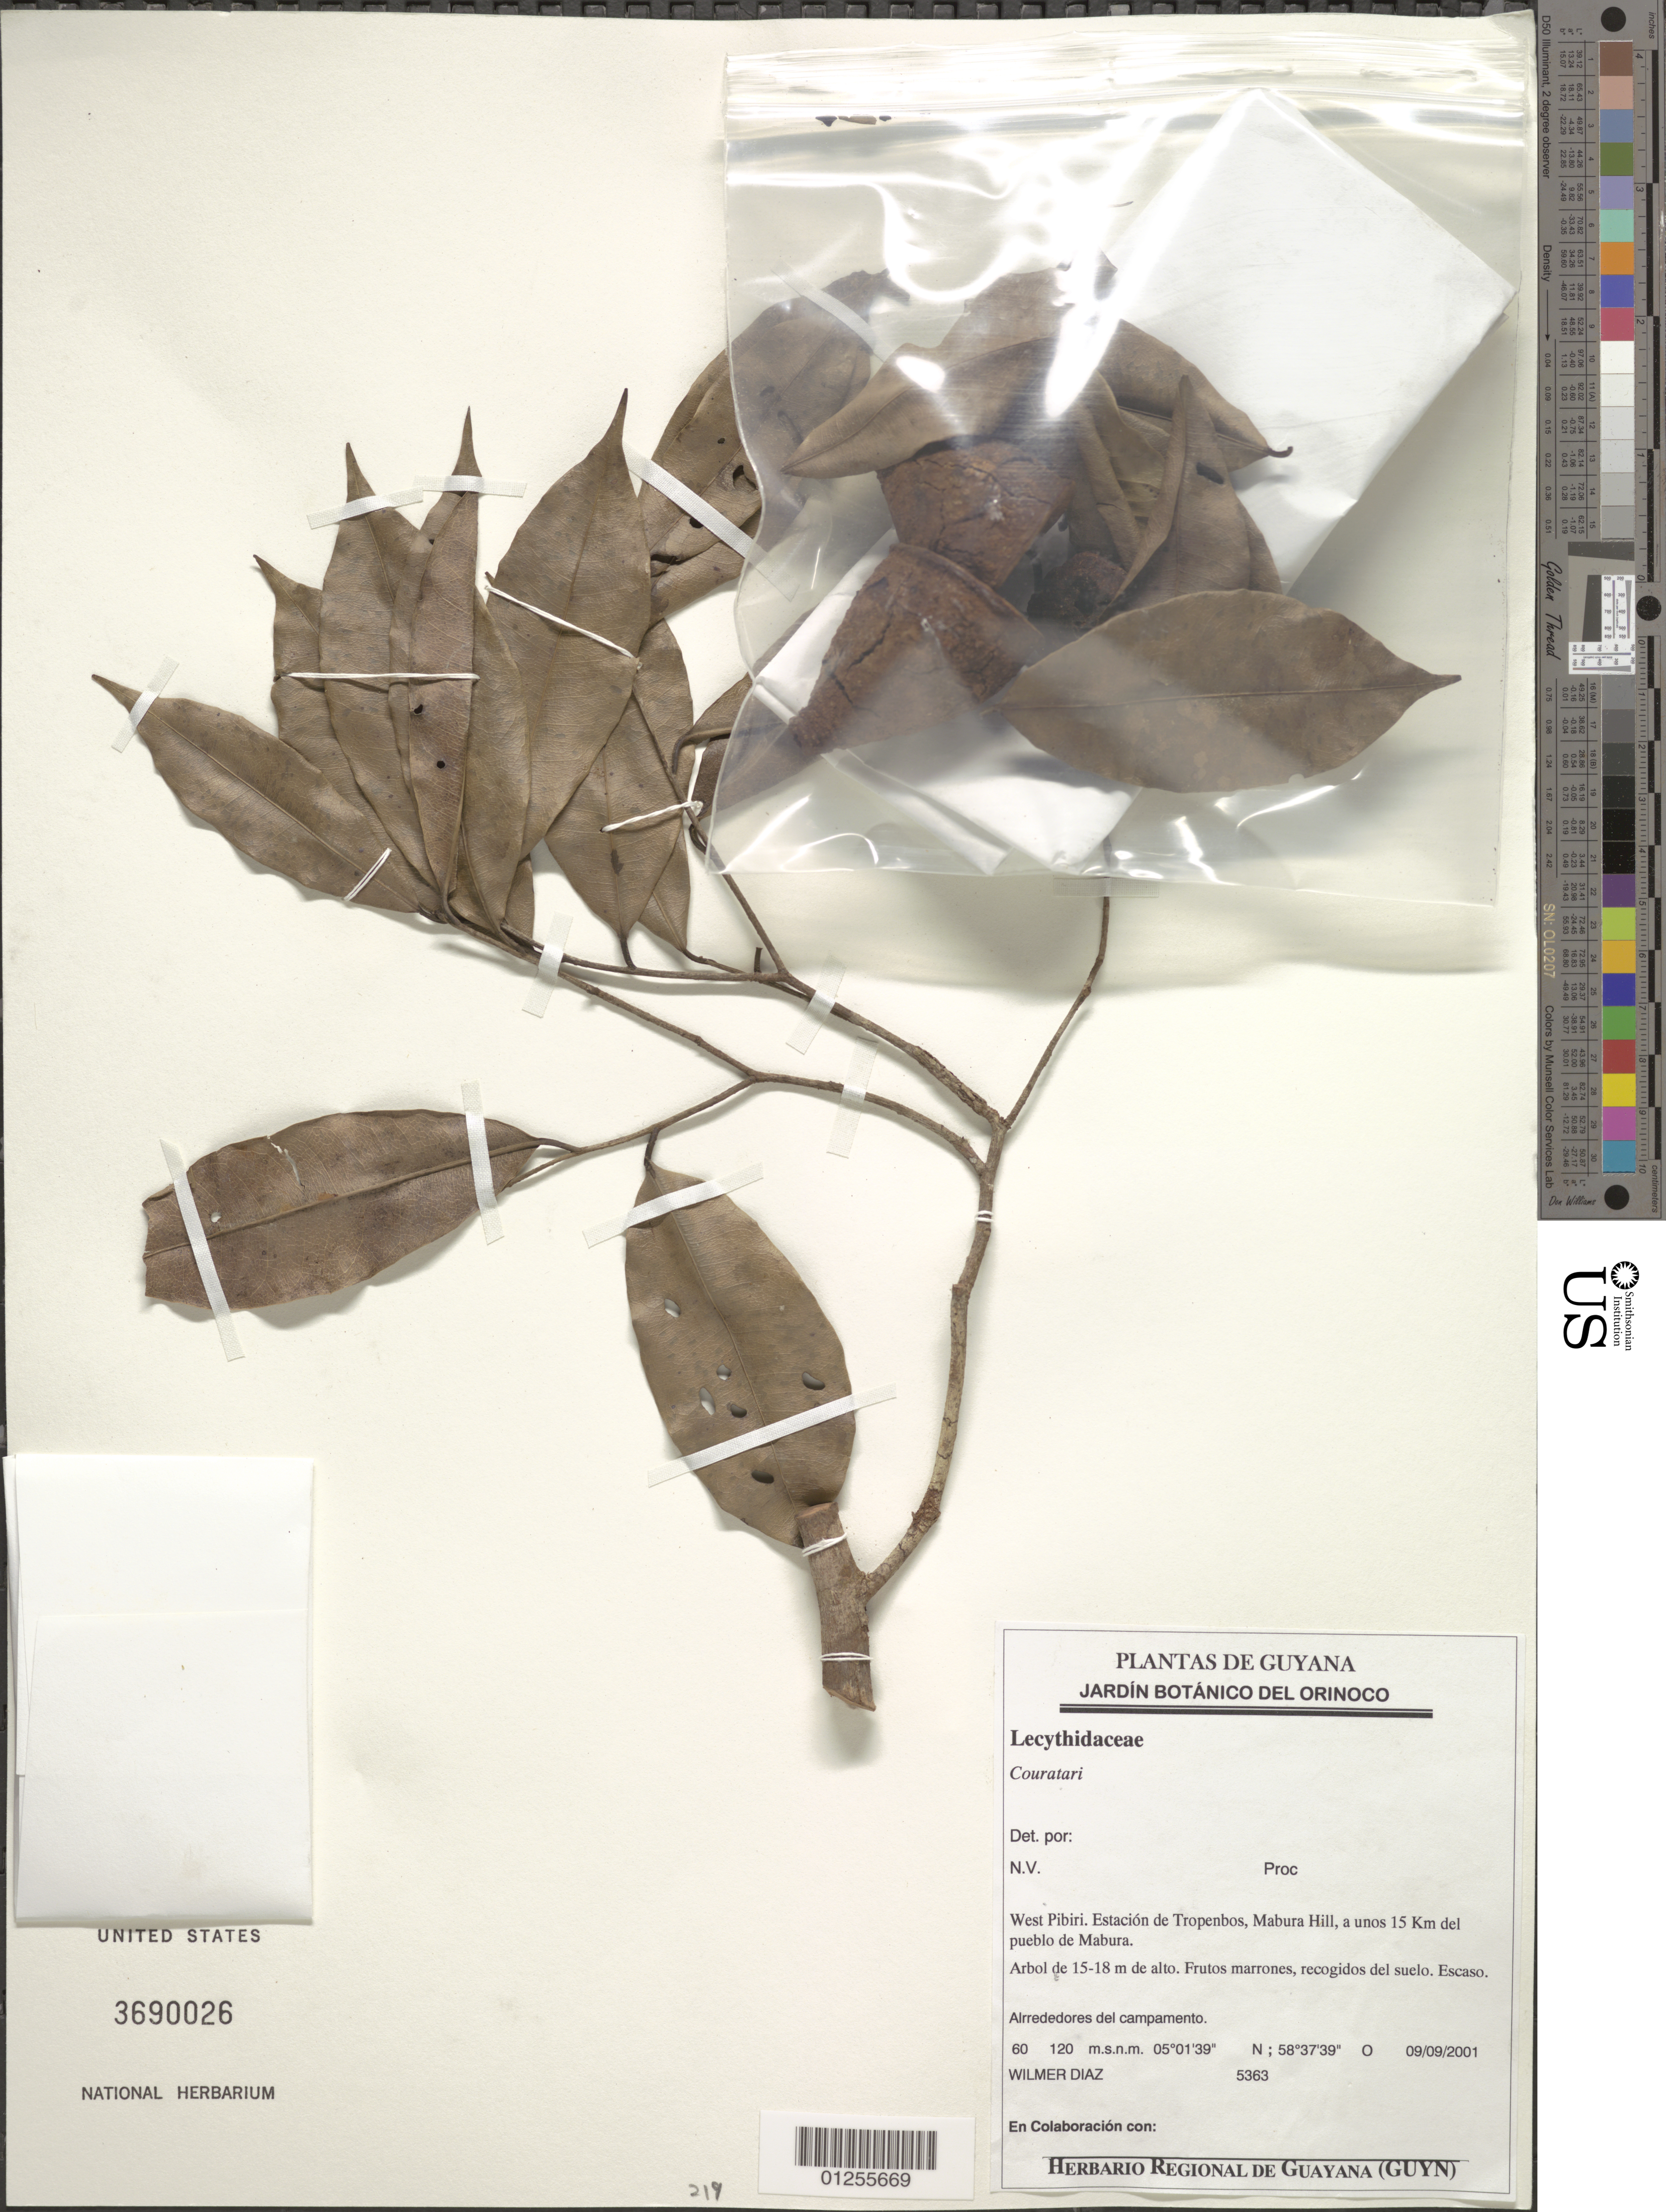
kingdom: Plantae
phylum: Tracheophyta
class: Magnoliopsida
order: Ericales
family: Lecythidaceae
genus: Couratari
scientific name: Couratari sp.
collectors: W. Díaz P.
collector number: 5363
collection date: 2001-09-09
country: Guyana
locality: West Pibiri. Estacion de Tropenbos, Mabura Hill, a unos 15km del pueblo de Mabura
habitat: Escaso. Alrededores del campamento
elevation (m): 60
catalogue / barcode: US 3690026